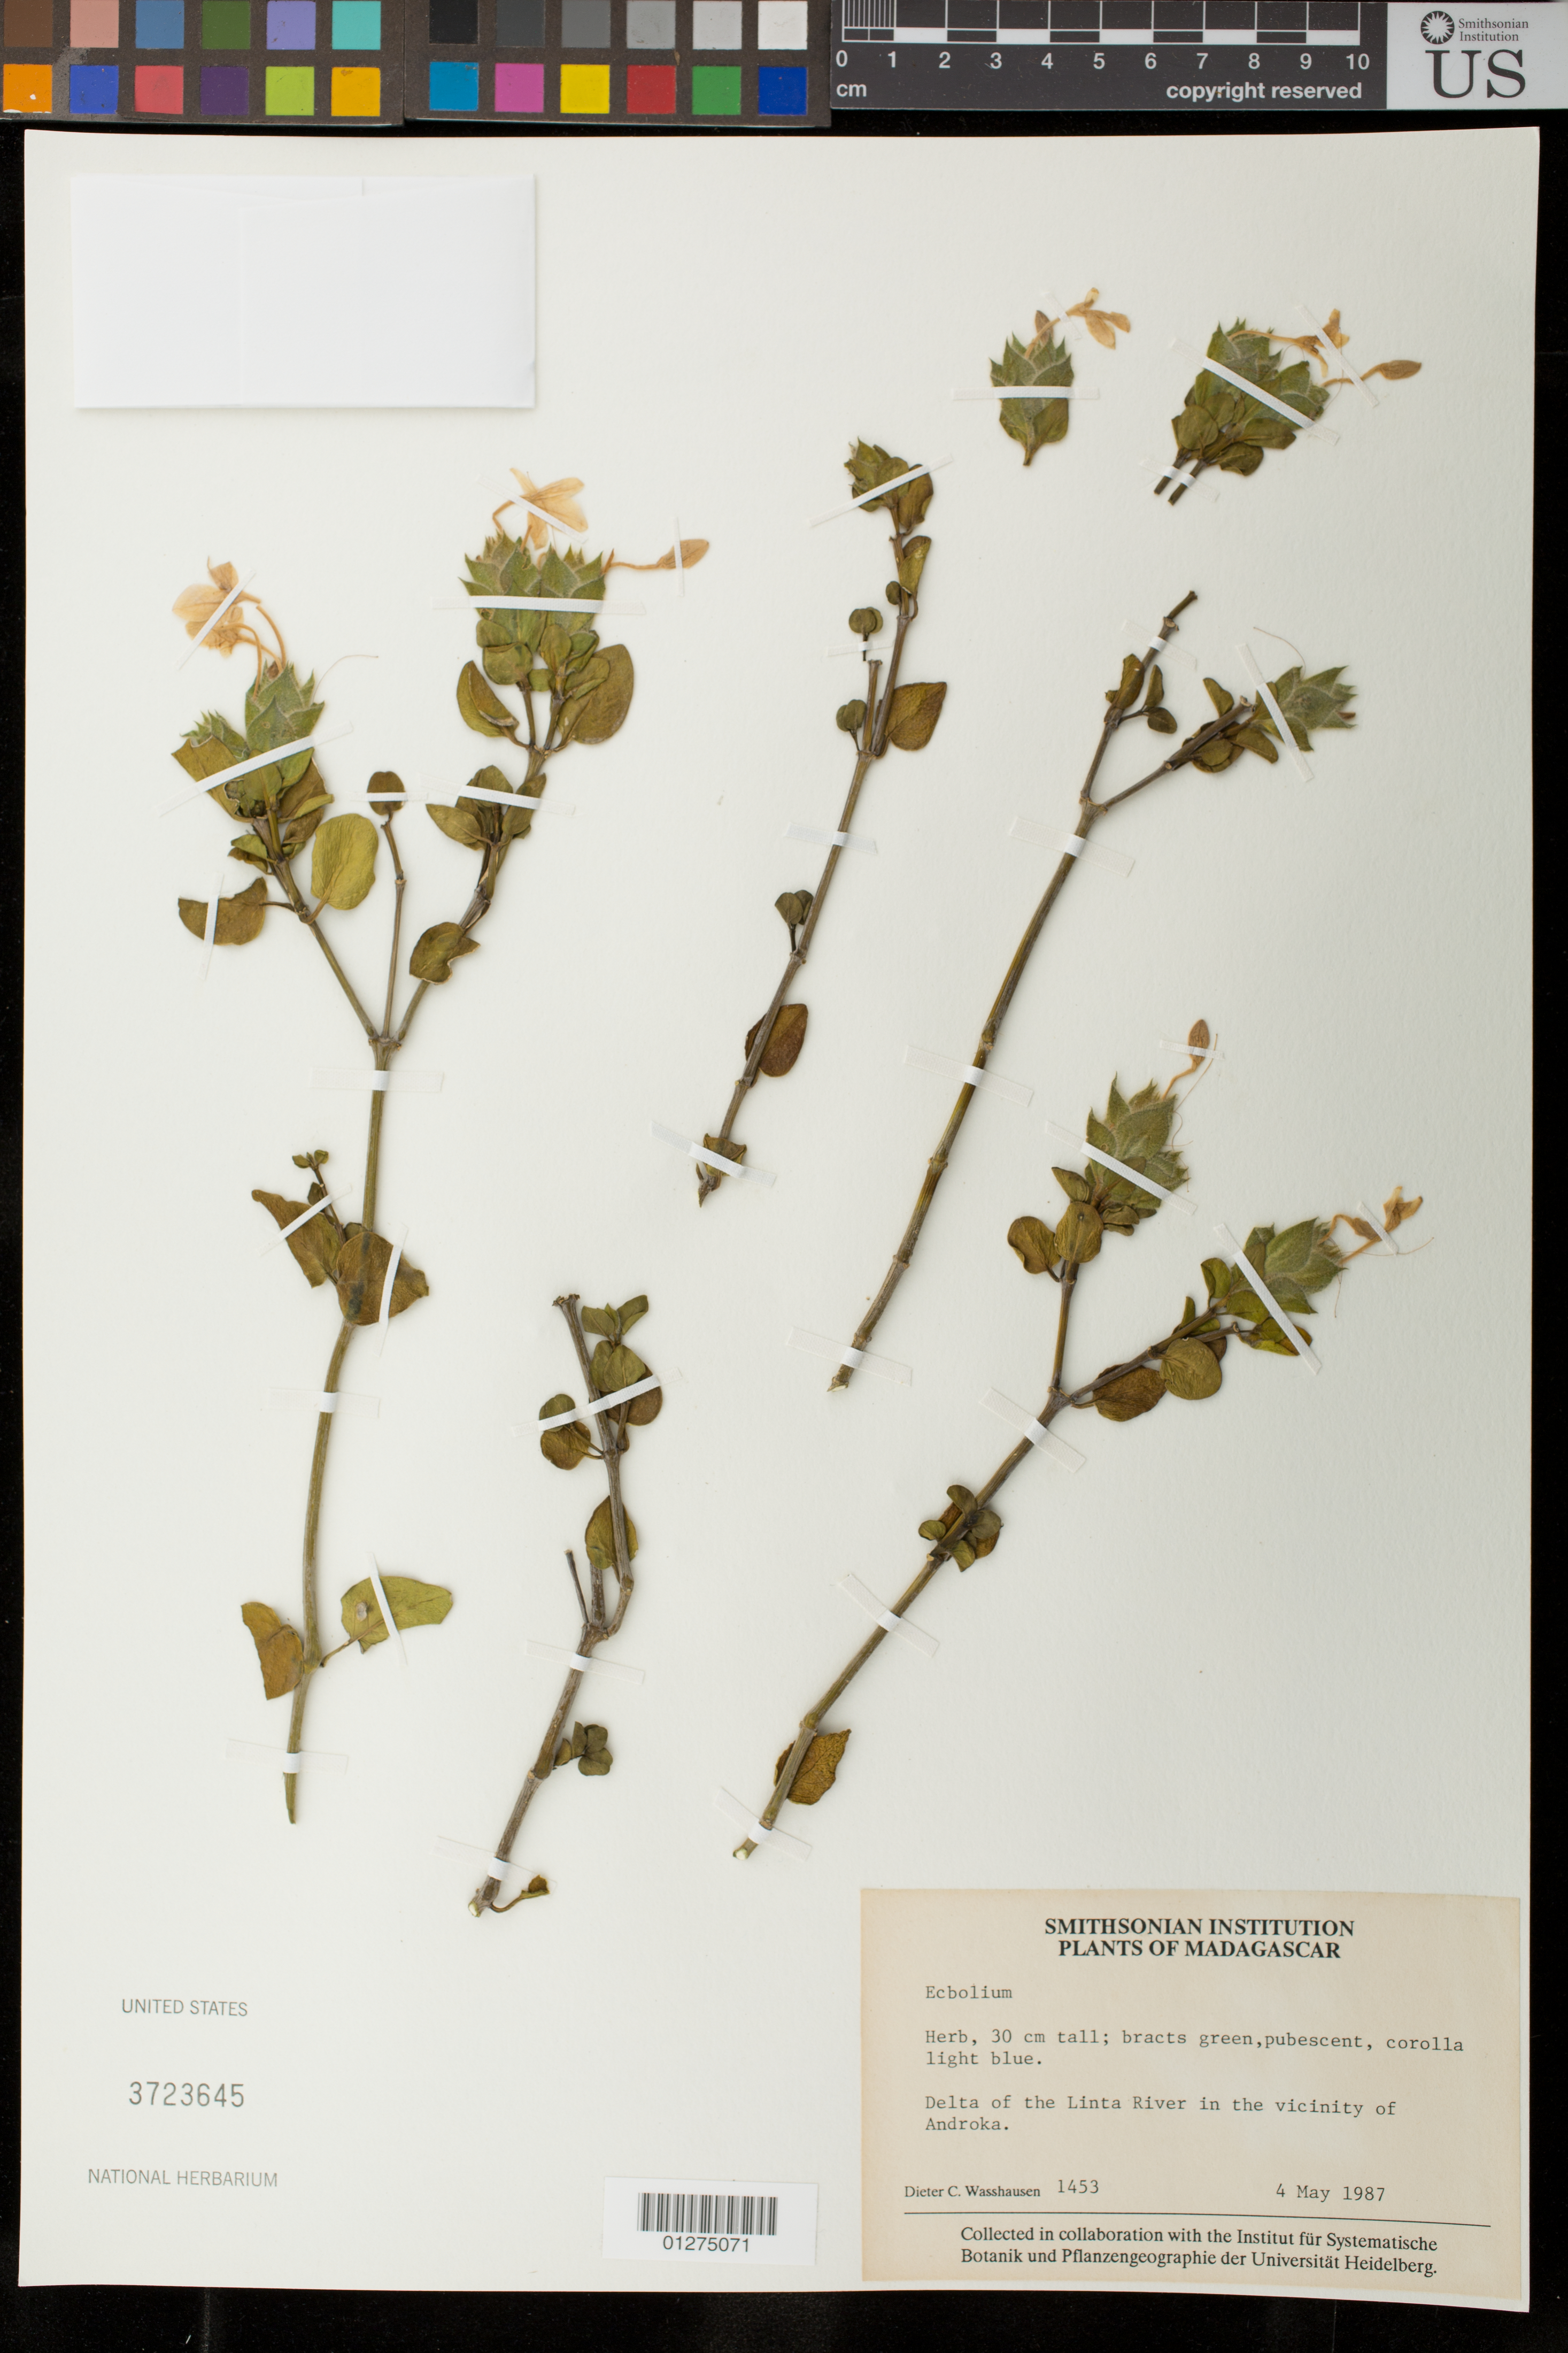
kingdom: Plantae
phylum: Tracheophyta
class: Magnoliopsida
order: Lamiales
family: Acanthaceae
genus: Ecbolium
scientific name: Ecbolium sp.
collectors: D. C. Wasshausen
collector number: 1453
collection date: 1987-05-04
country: Madagascar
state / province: Atsimo-Andrefana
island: Madagascar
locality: Delta of the Linta River in the vicinity of Androka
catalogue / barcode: US 3723645